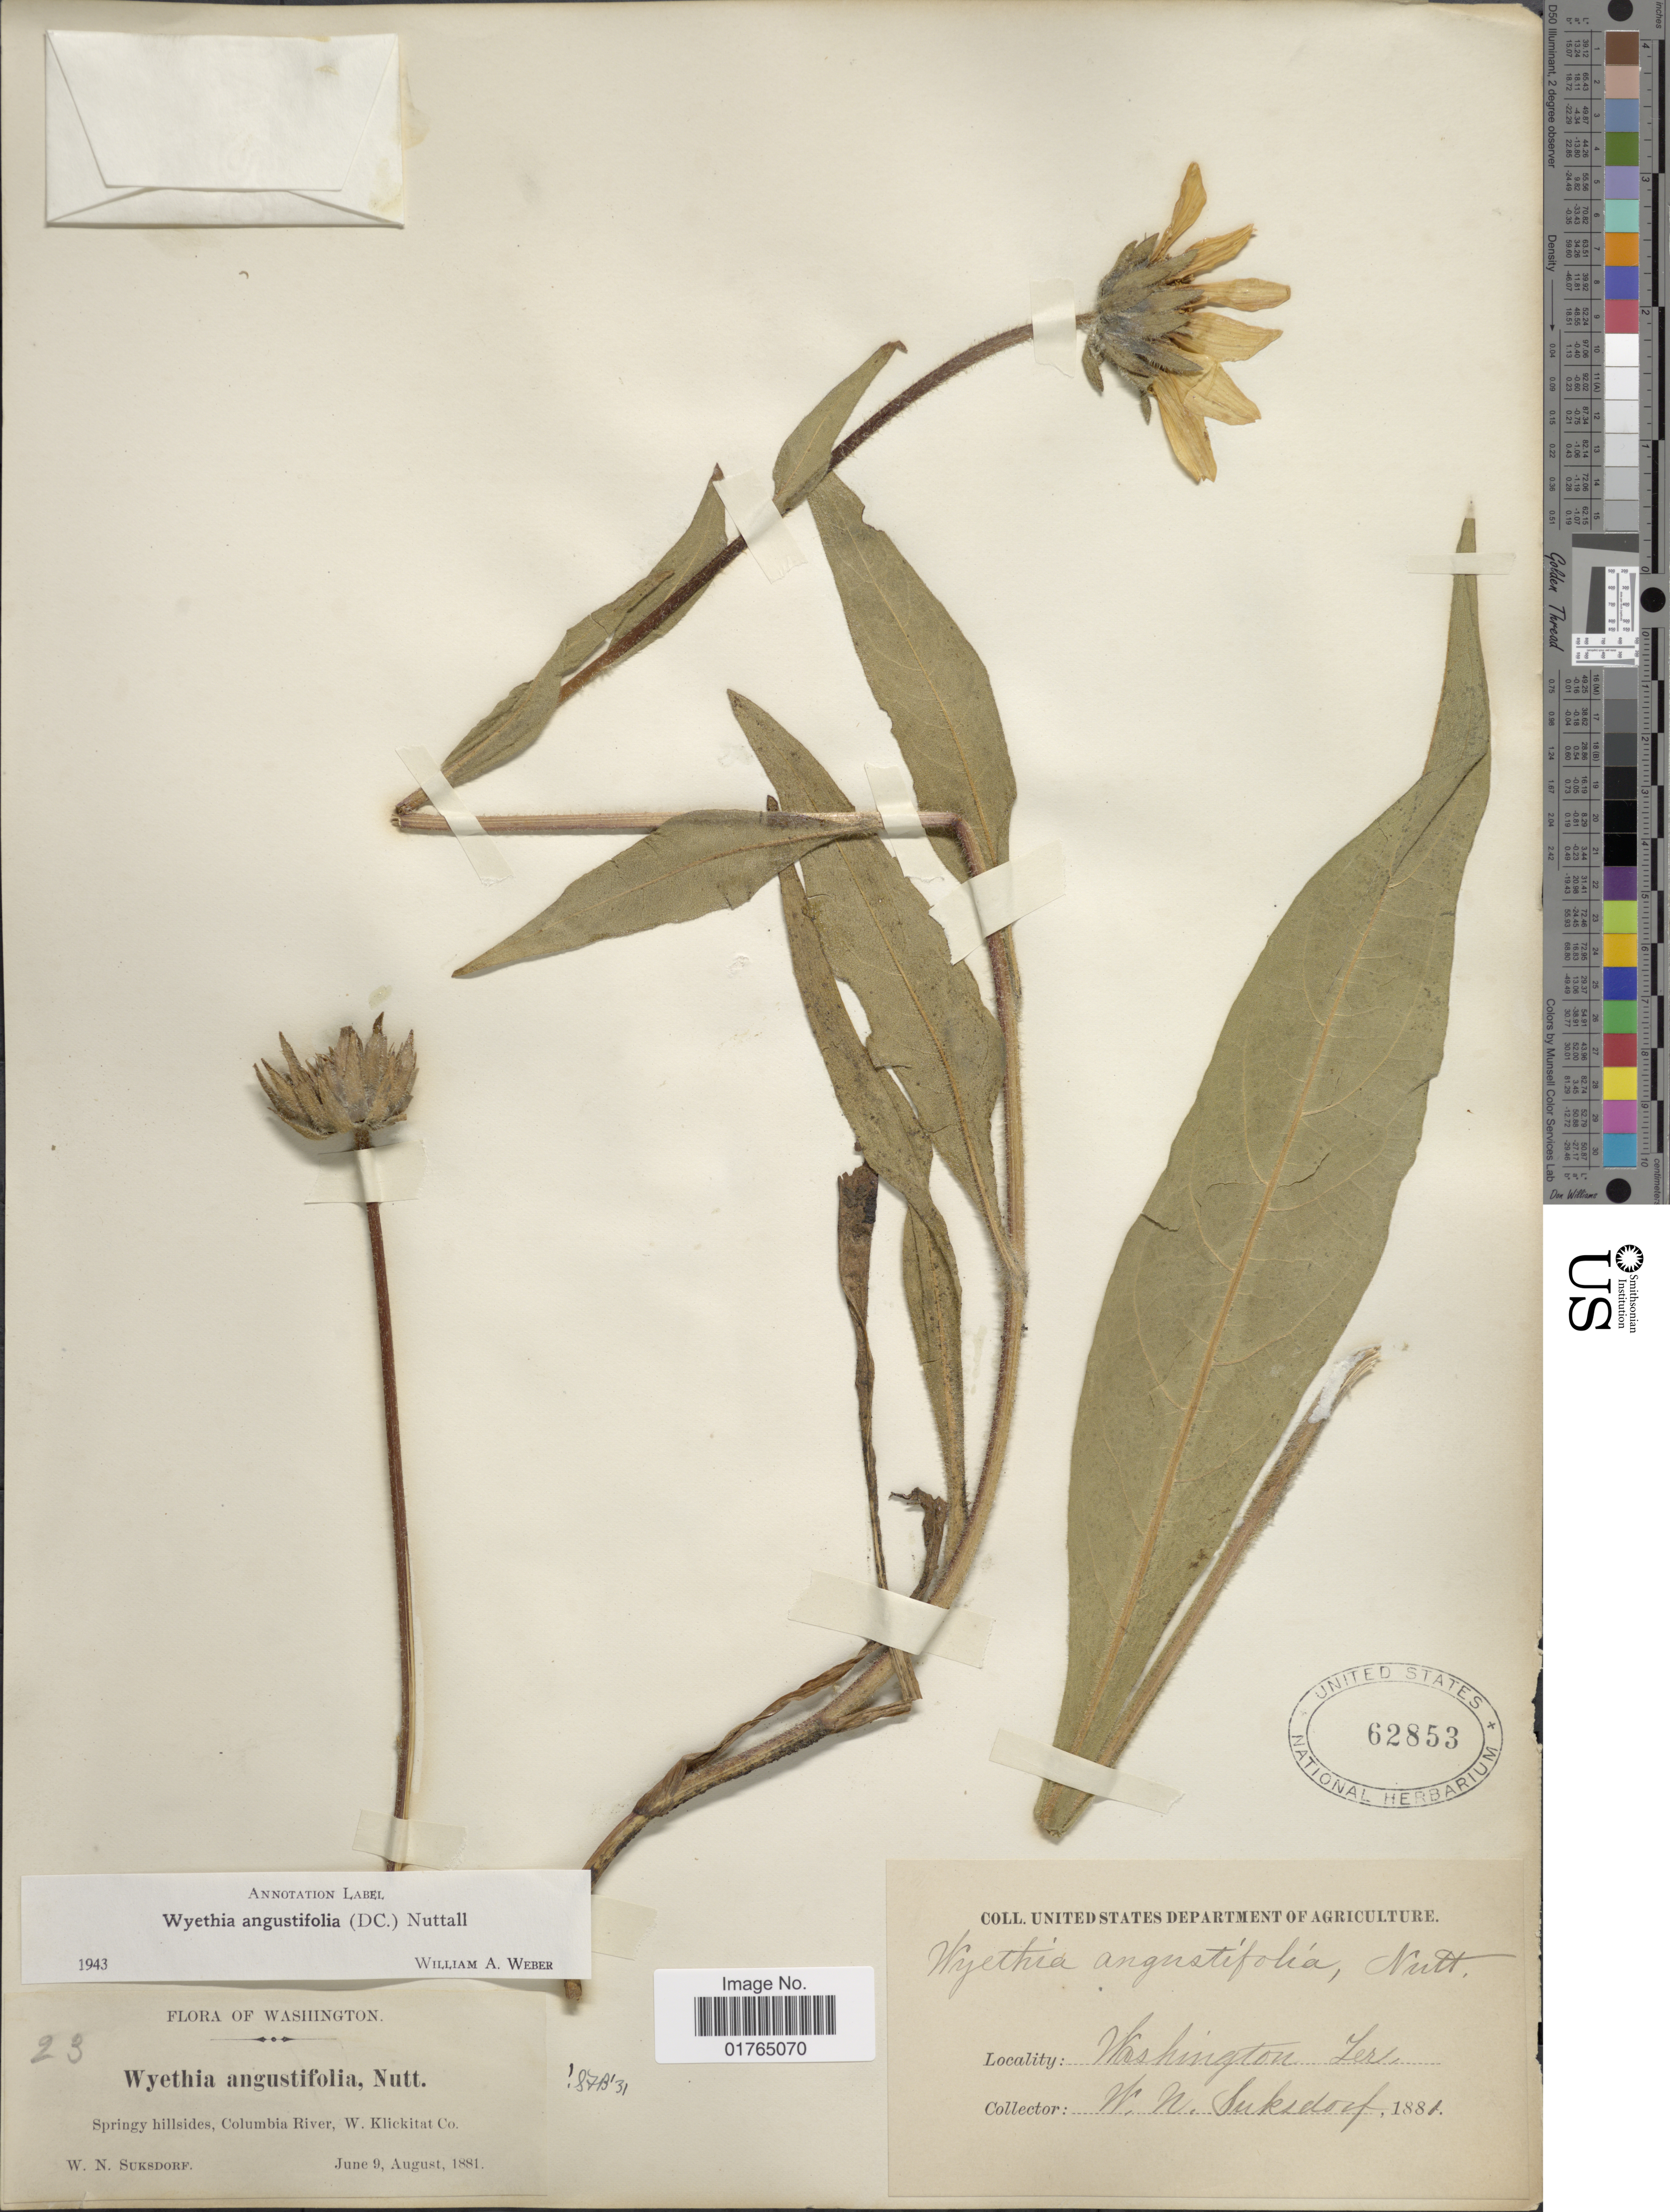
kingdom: Plantae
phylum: Tracheophyta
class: Magnoliopsida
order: Asterales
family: Asteraceae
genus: Wyethia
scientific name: Wyethia angustifolia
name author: (DC.) Nutt.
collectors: W. N. Suksdorf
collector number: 23*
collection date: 1881-06-09/1881-08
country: United States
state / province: Washington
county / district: Klickitat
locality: Columbia River, W. Klickitat Co.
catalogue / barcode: US 62853